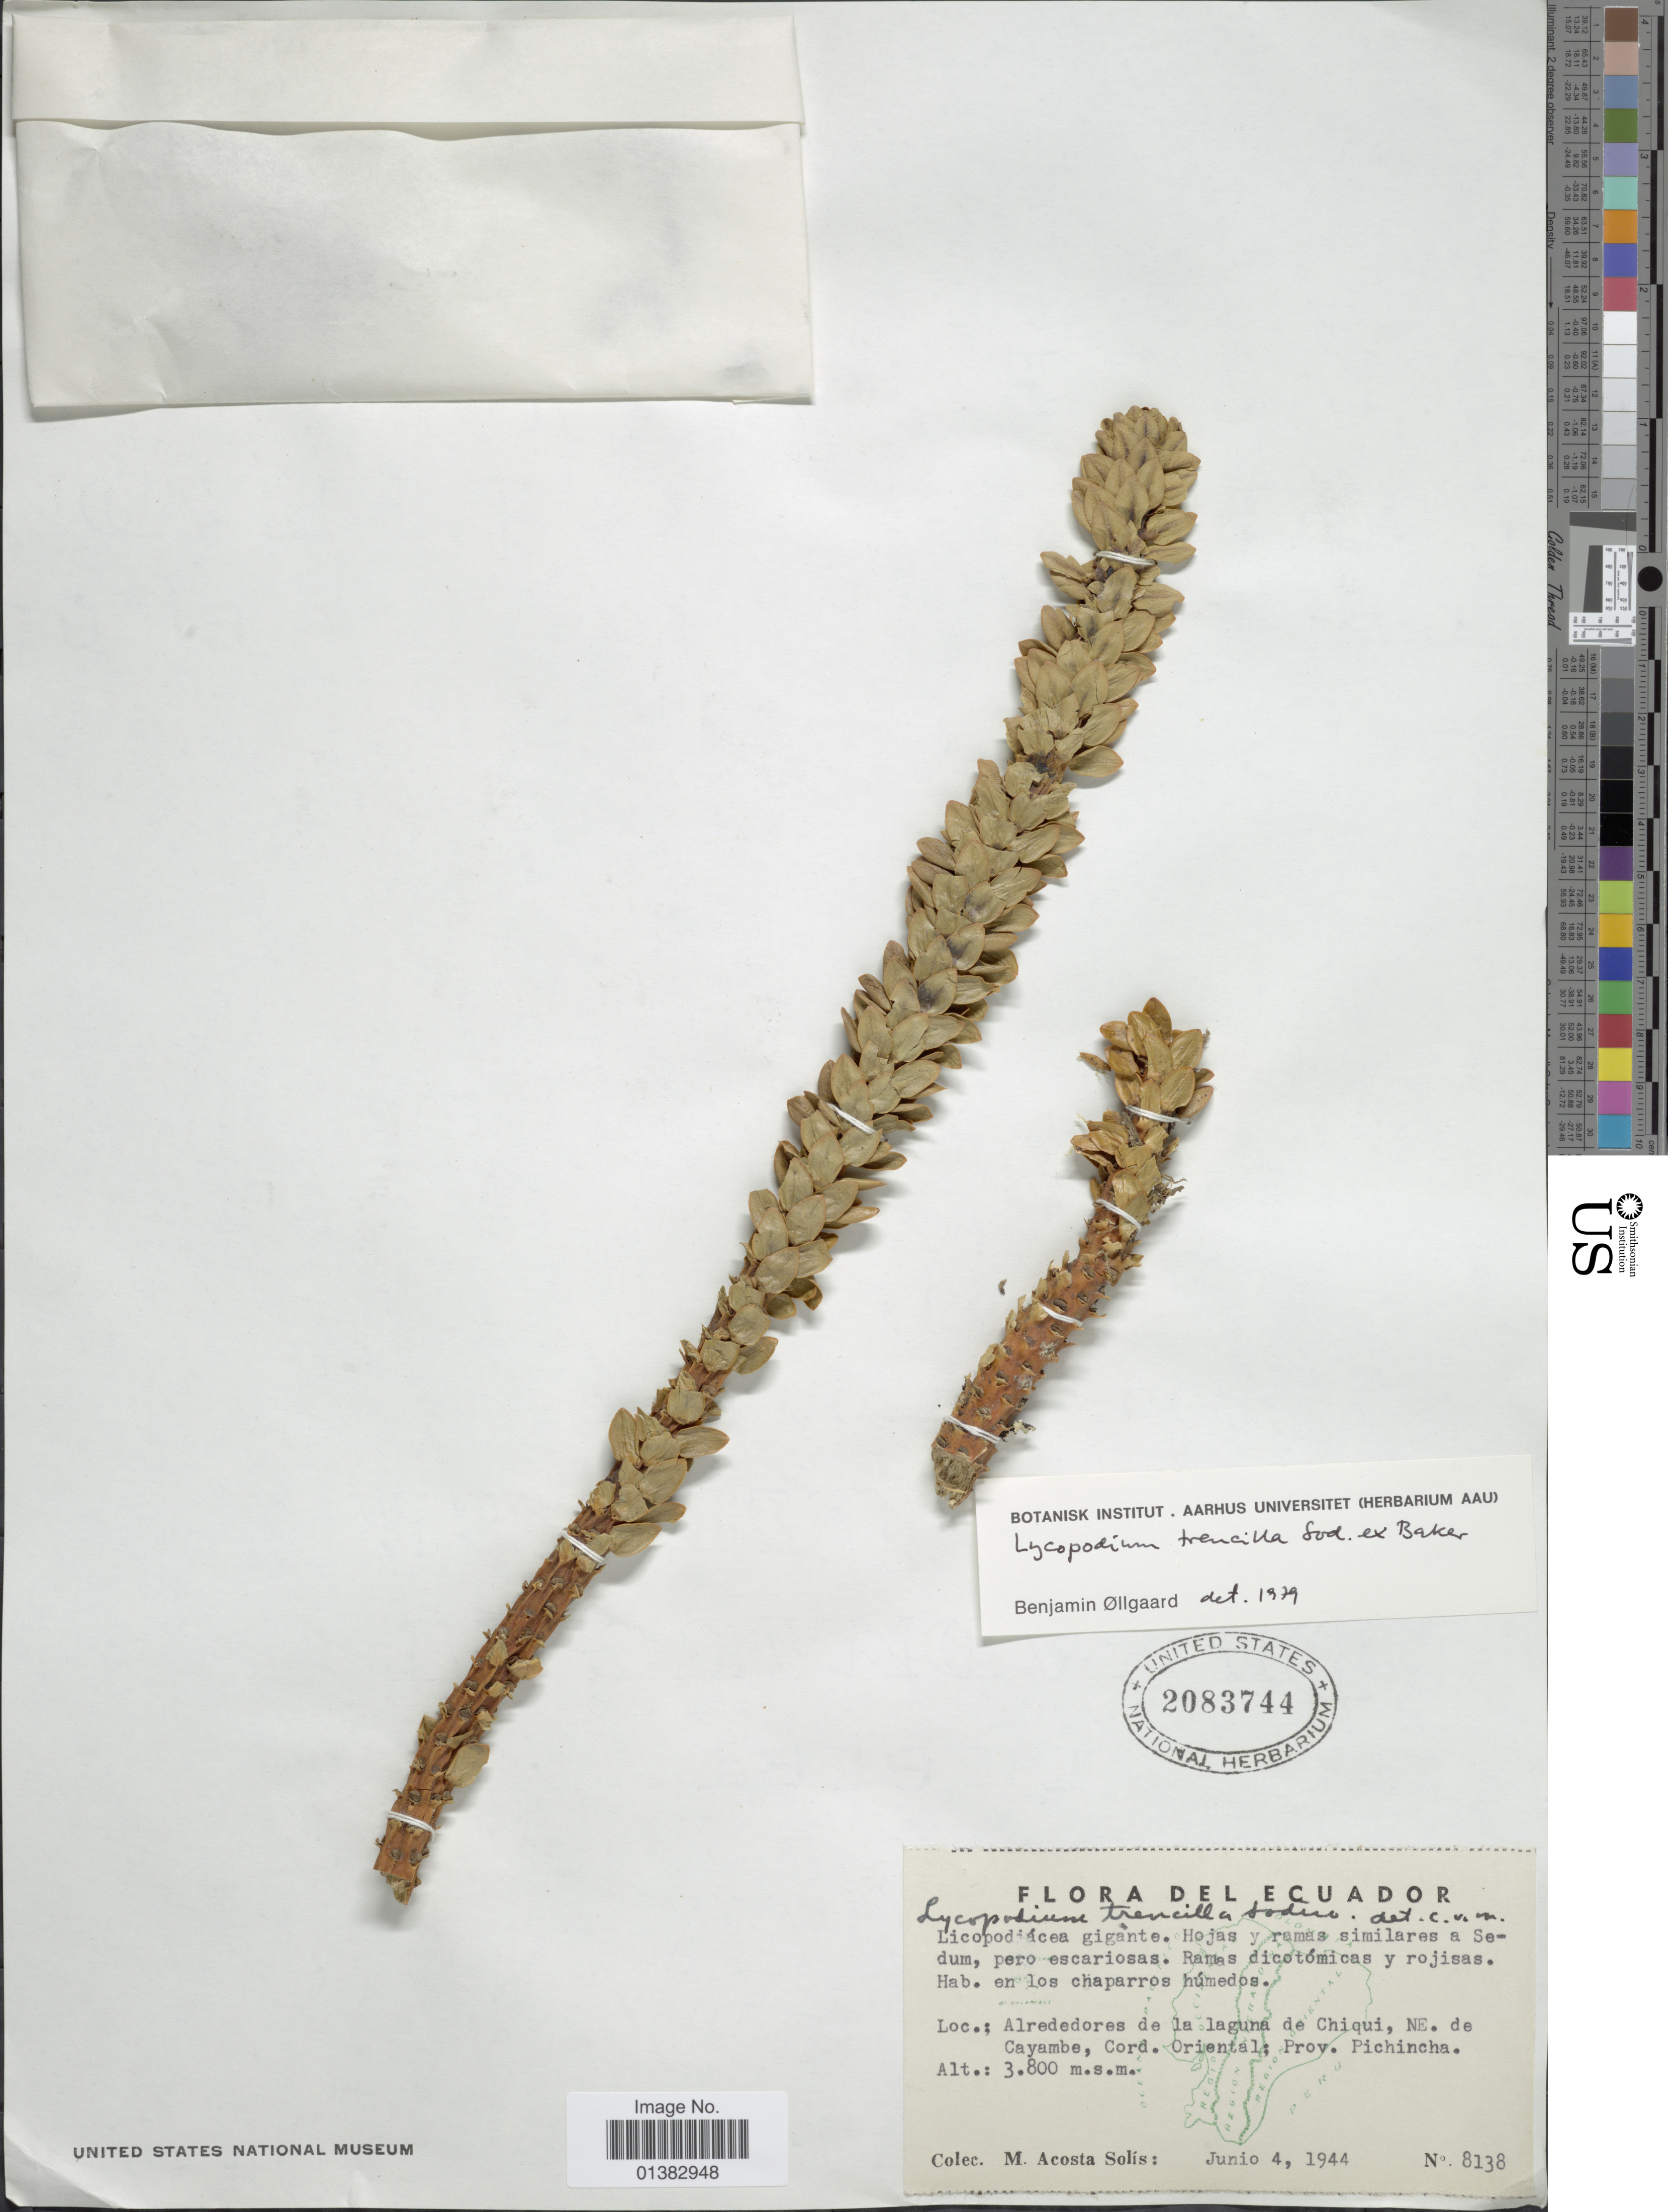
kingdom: Plantae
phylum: Tracheophyta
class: Lycopodiopsida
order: Lycopodiales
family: Lycopodiaceae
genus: Phlegmariurus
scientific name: Phlegmariurus transilla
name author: (Sodiro ex Baker) B. Øllg.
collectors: M. Acosta Solis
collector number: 8138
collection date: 1944-06-04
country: Ecuador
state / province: Pichincha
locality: Alrededores de la laguna de Chiqui, NE. de Cayambe, Cord. Oriental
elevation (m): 3800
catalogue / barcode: US 2083744